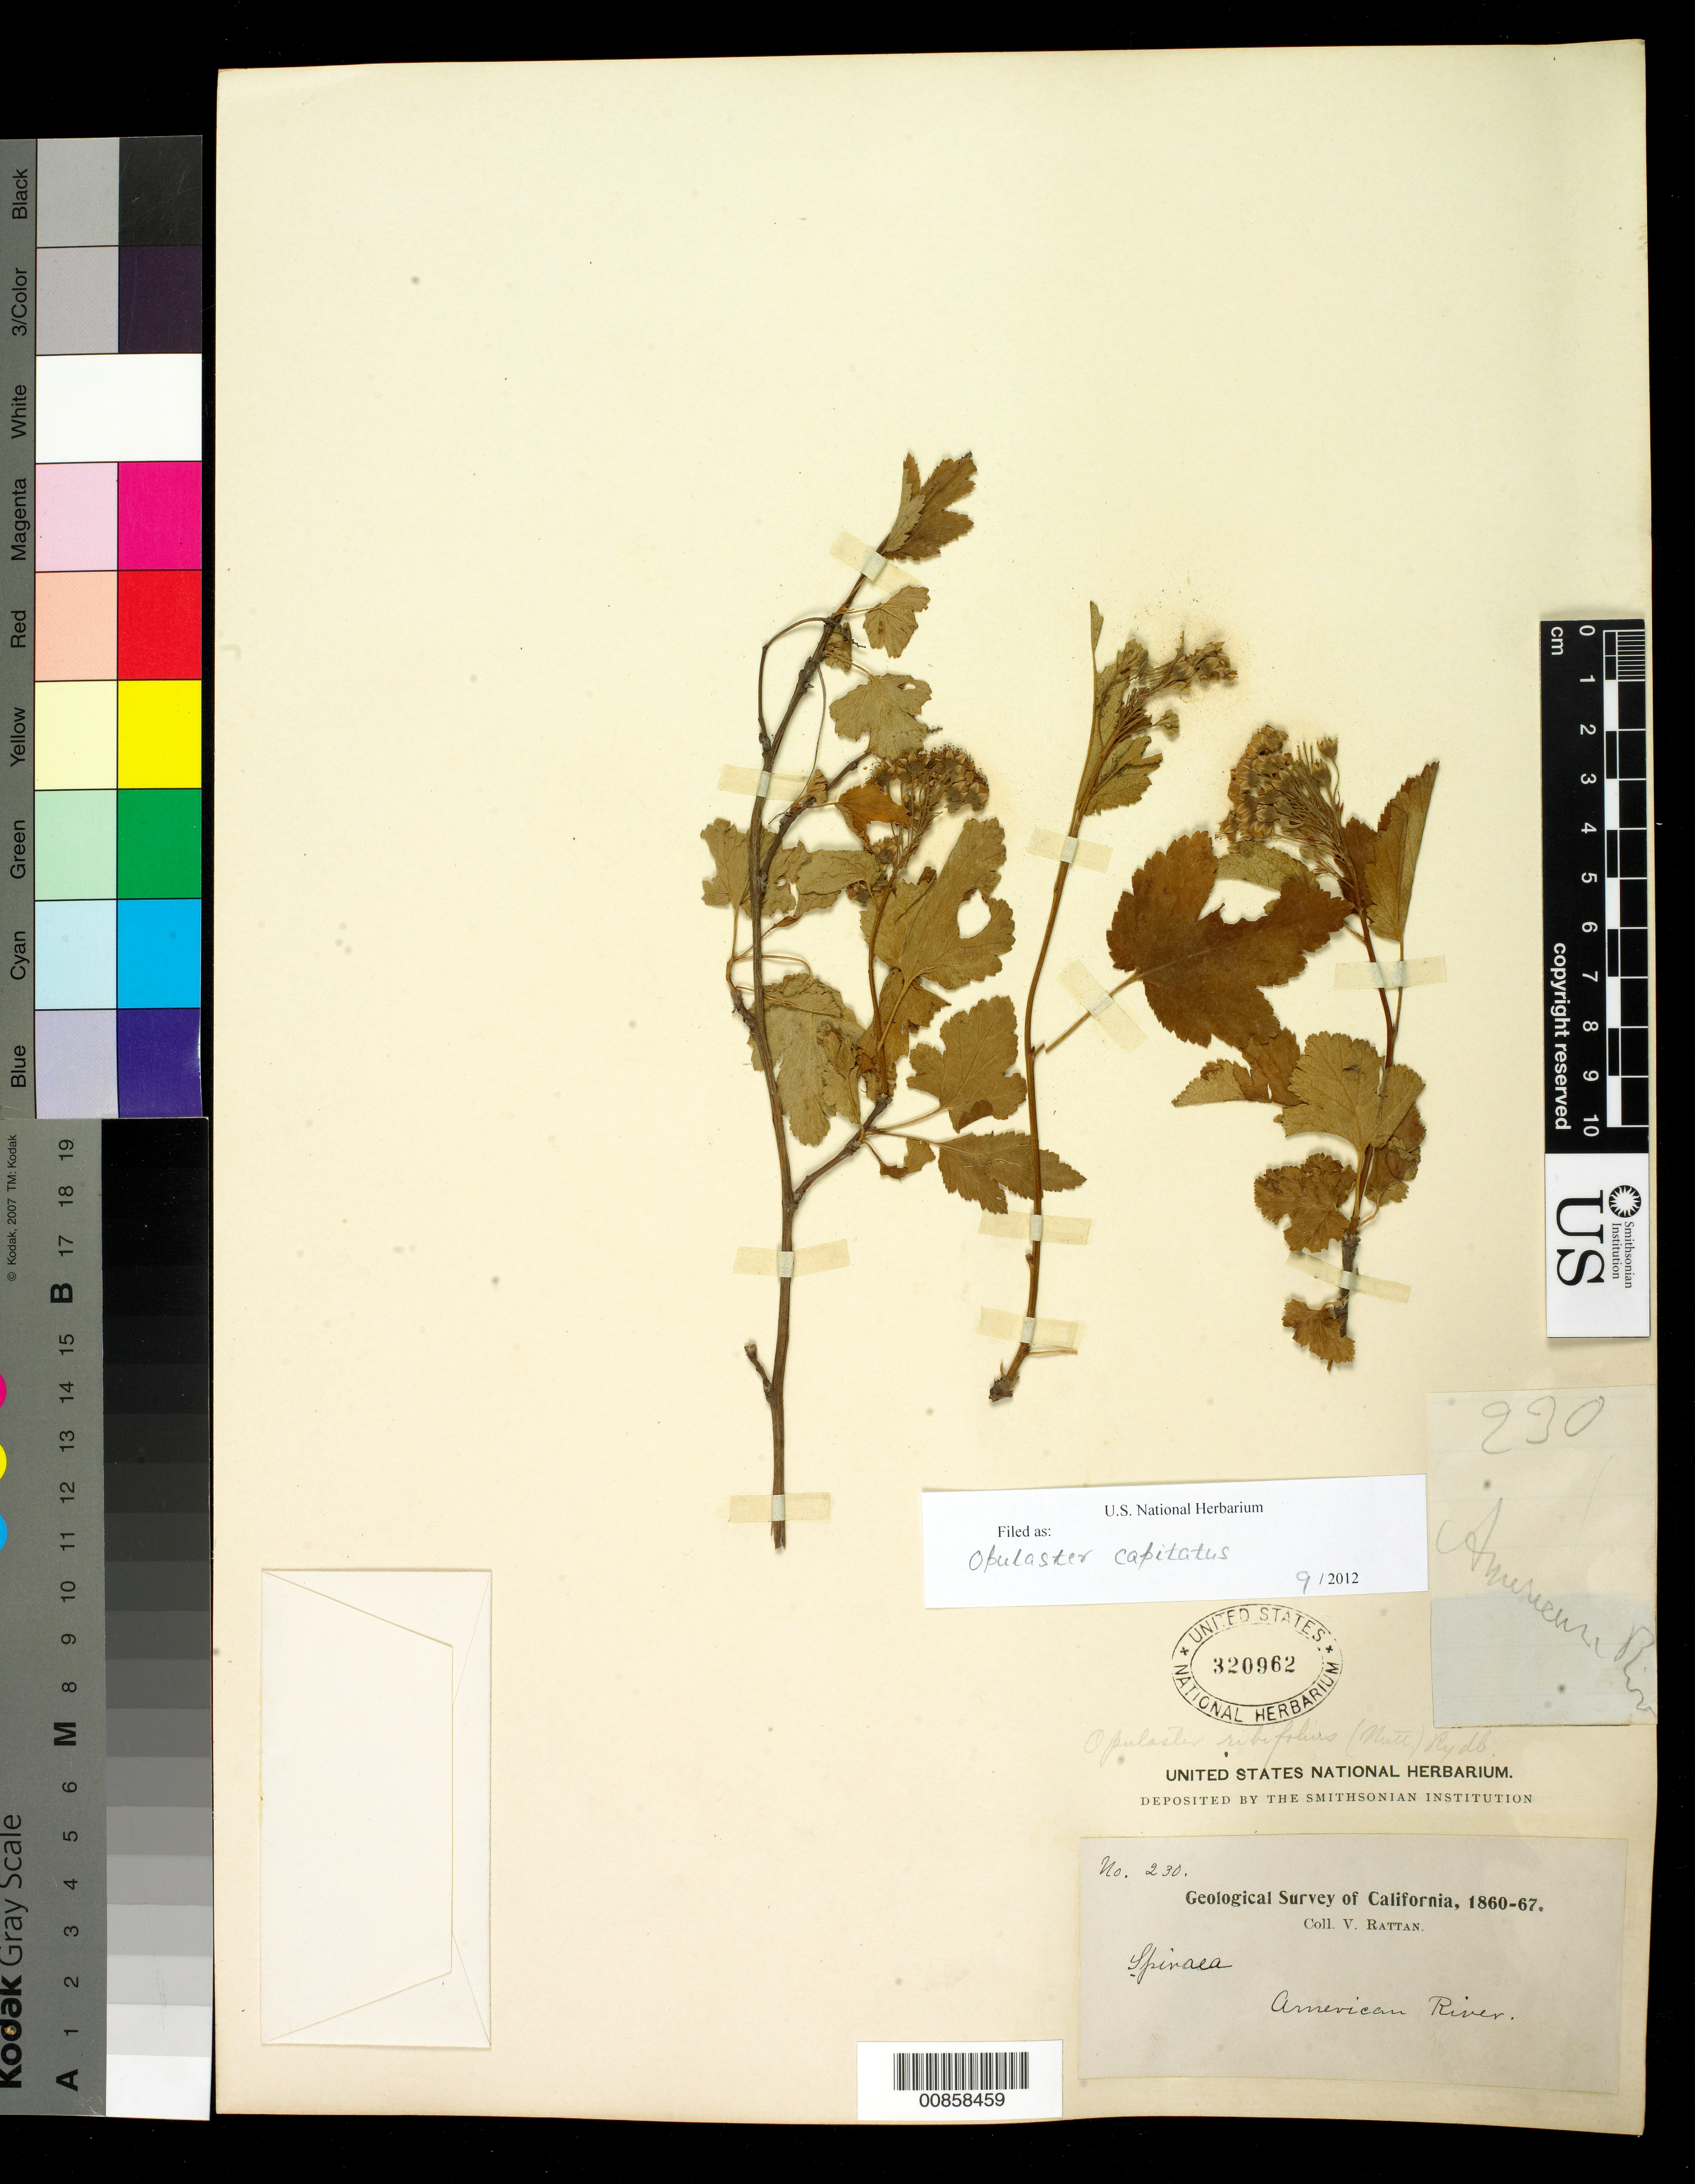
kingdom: Plantae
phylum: Tracheophyta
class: Magnoliopsida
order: Rosales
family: Rosaceae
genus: Physocarpus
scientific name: Physocarpus capitatus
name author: (Pursh) Kuntze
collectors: V. Rattan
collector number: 230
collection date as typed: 1860 to -- --- 1867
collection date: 1860/1867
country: United States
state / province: California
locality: American River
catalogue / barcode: US 320962